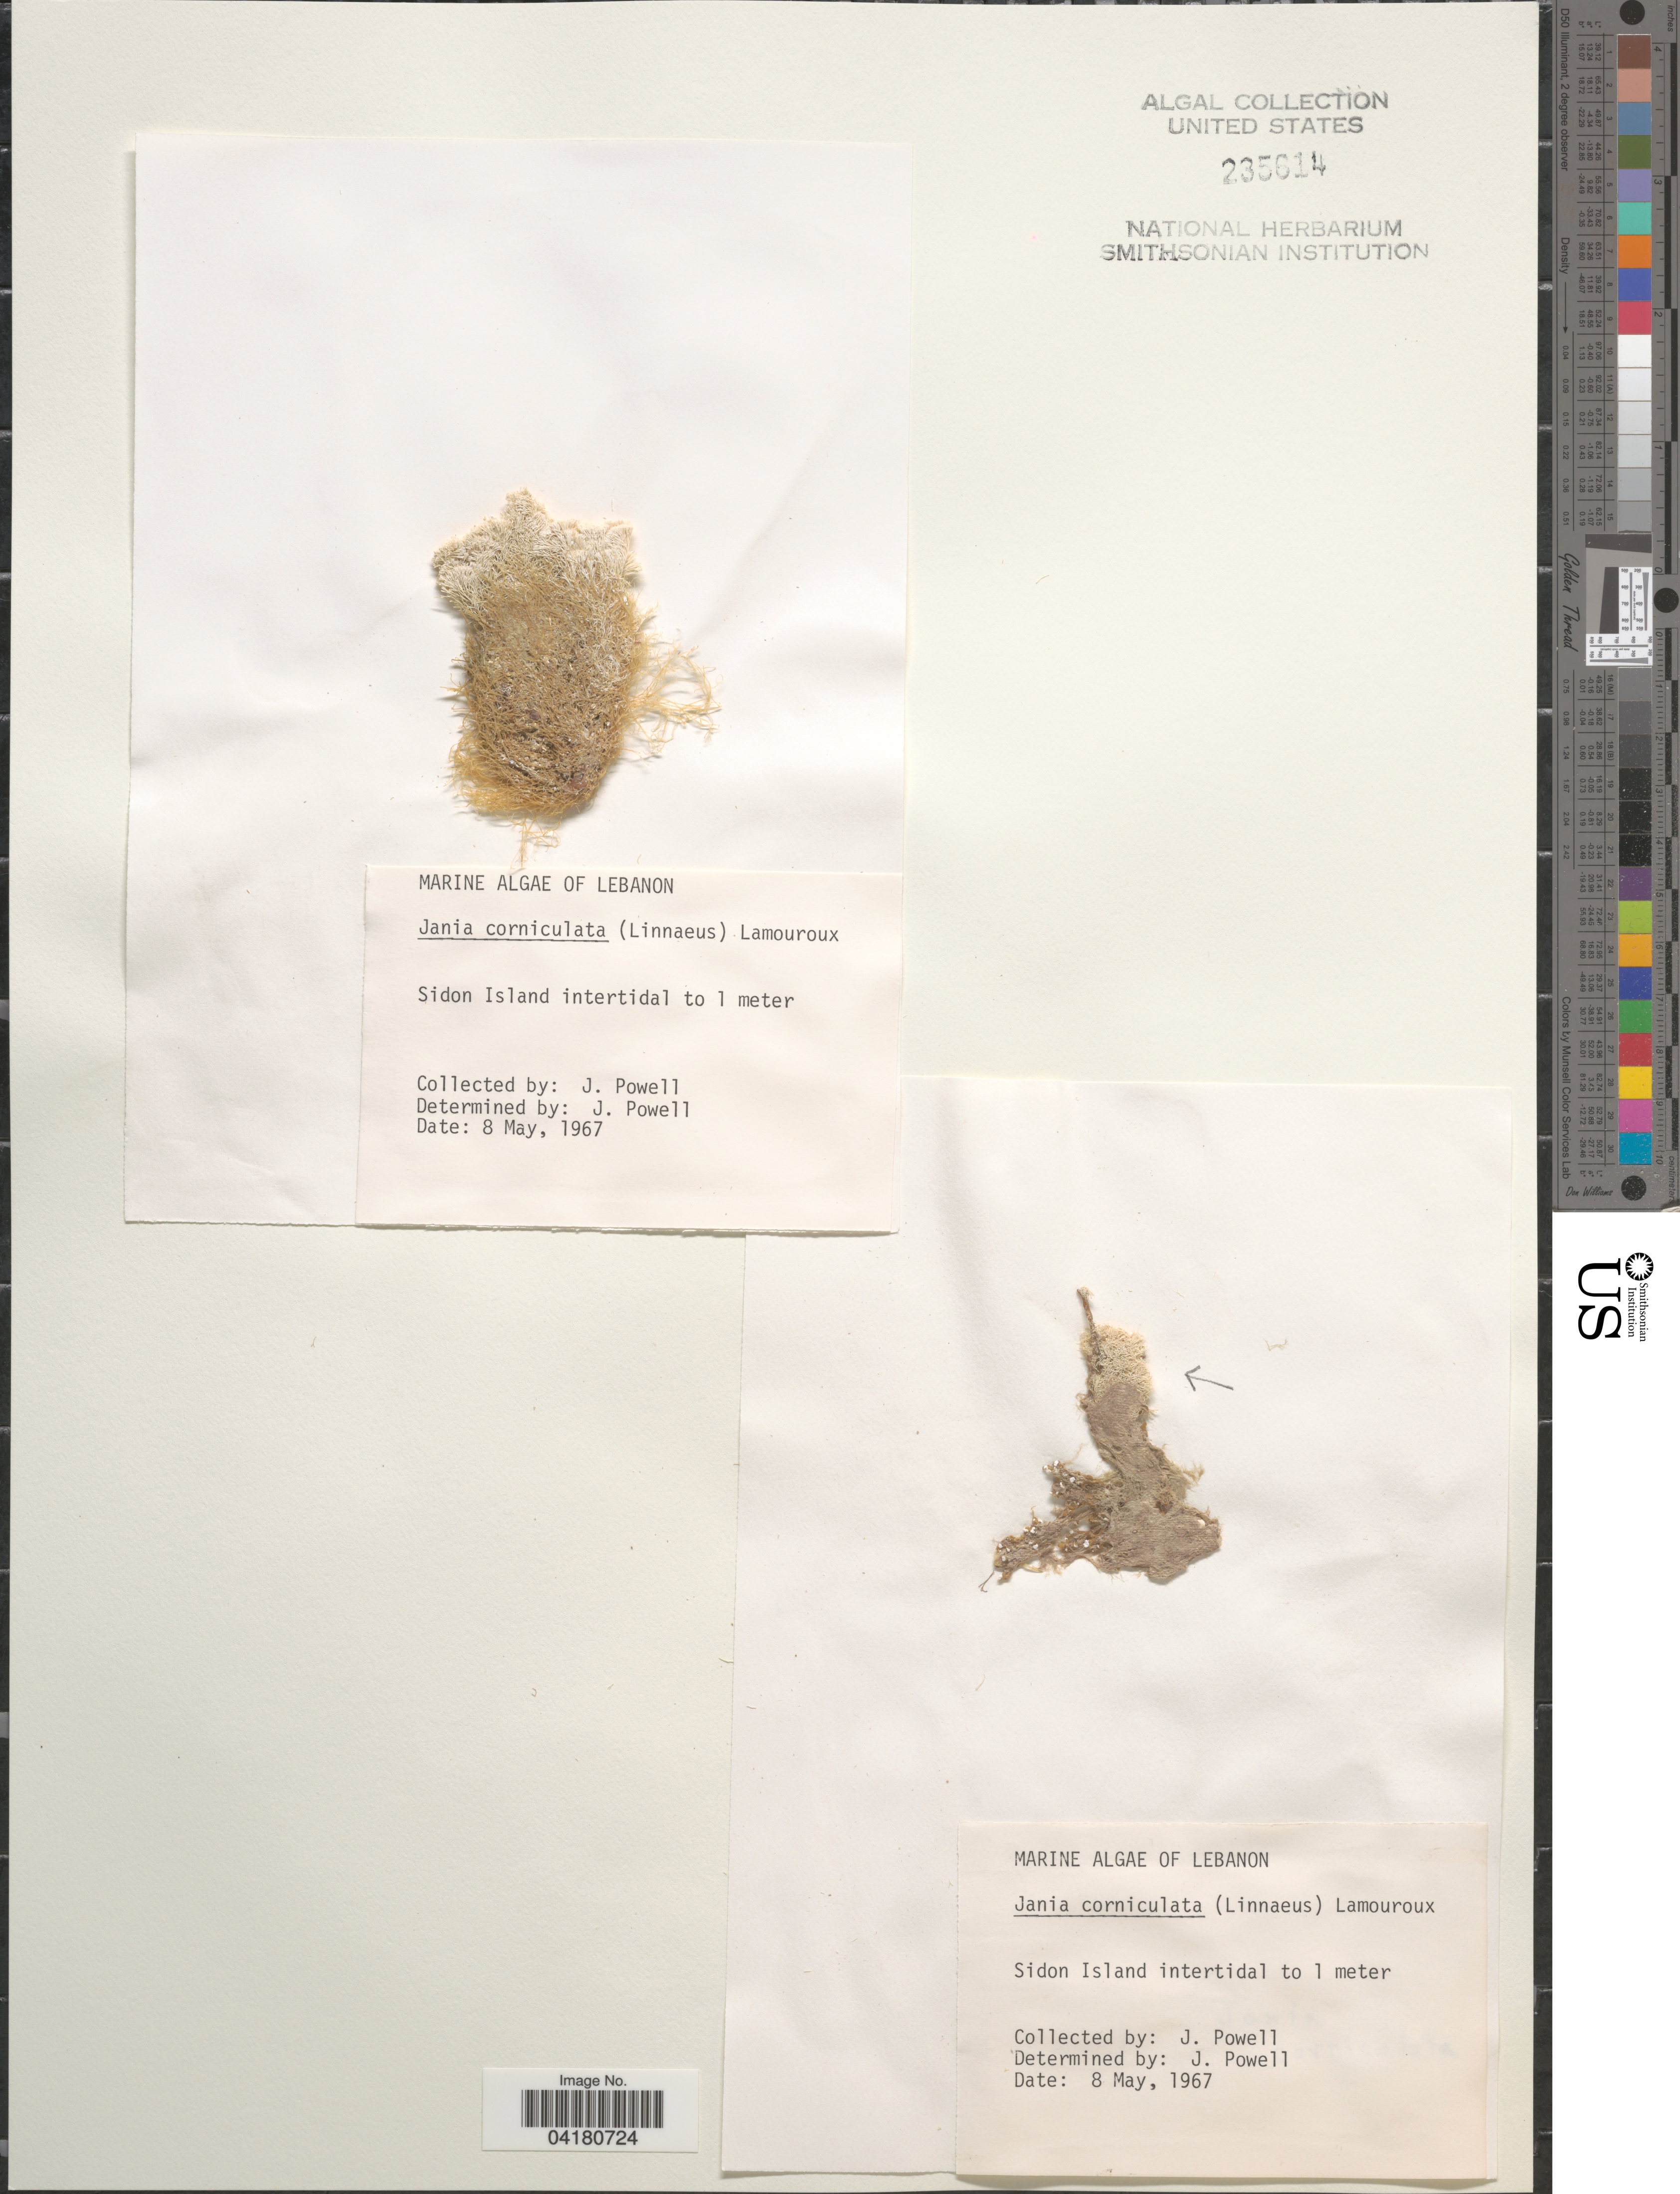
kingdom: Plantae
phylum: Rhodophyta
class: Florideophyceae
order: Corallinales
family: Corallinaceae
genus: Jania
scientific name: Jania rubens var. corniculata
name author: (L.) Yendo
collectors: J. Powell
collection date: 1967-05-08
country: Lebanon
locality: Sidon Island intertidal to 1 meter.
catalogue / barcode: US 235614